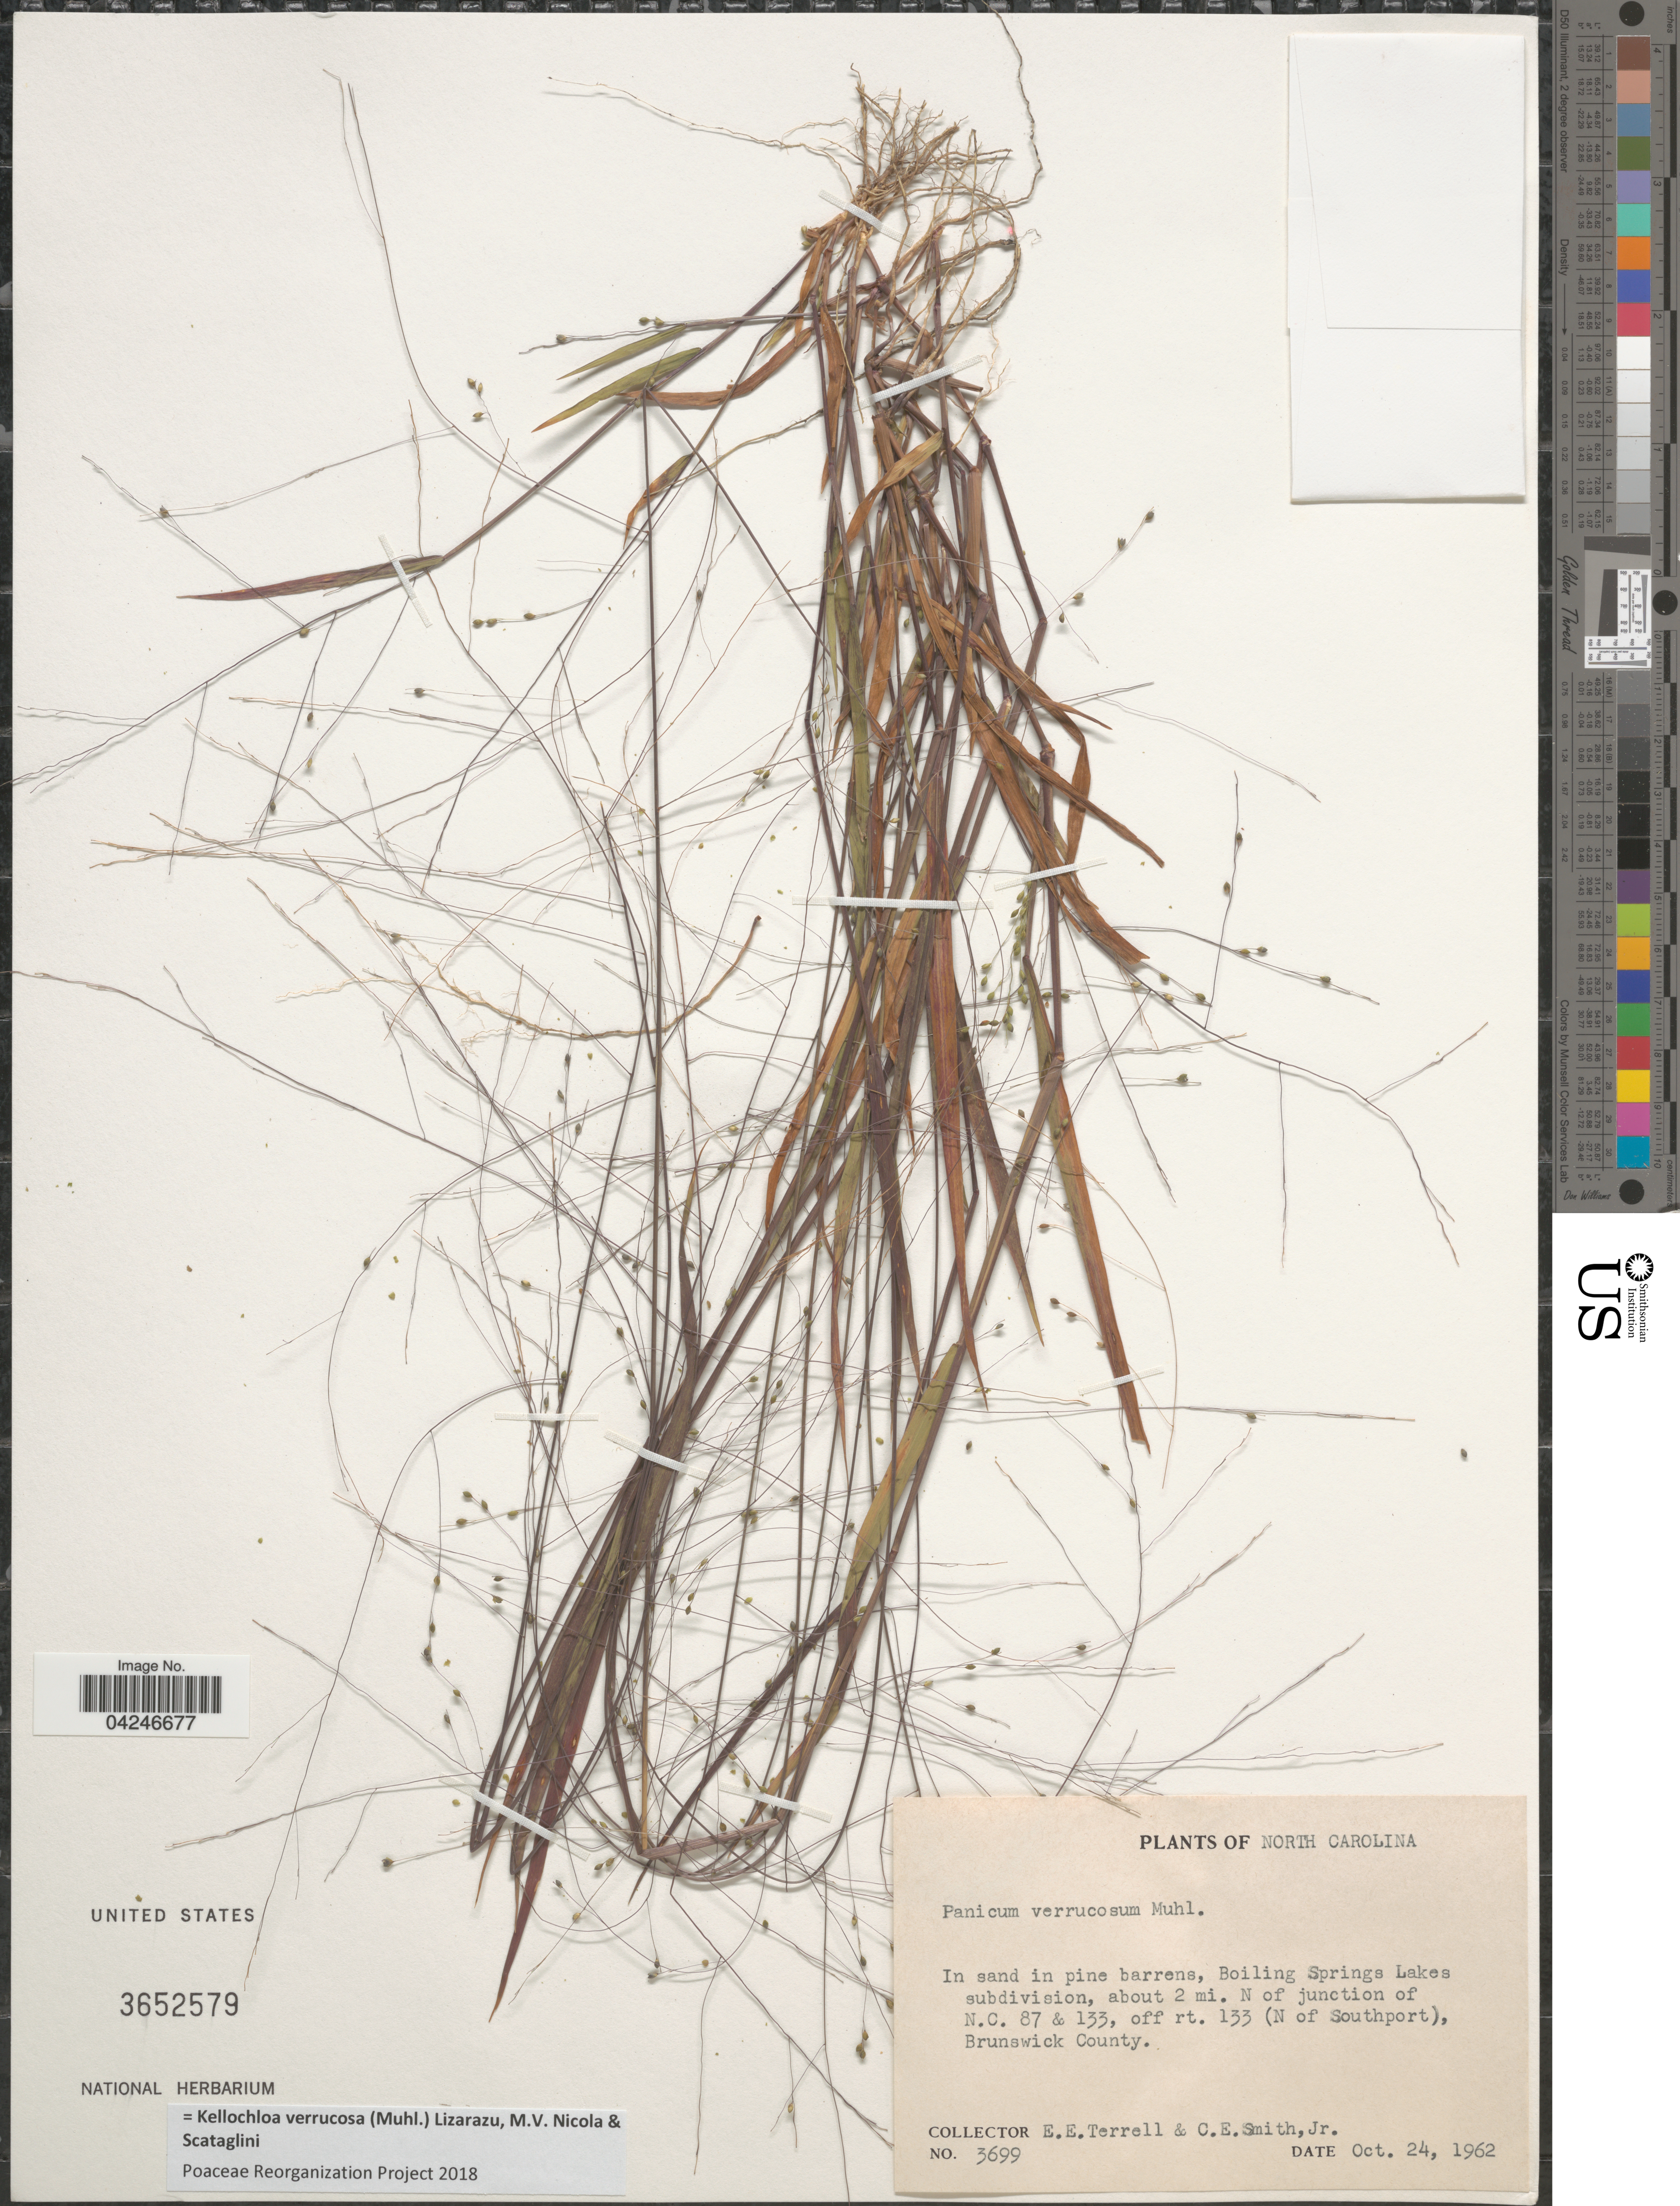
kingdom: Plantae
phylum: Tracheophyta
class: Liliopsida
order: Poales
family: Poaceae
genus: Kellochloa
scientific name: Kellochloa verrucosa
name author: (Muhl.) Lizarazu et al.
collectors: E. E. Terrell & C. E. Smith Jr.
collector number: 3699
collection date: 1962-10-24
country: United States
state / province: North Carolina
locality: Boiling Springs Lakes subdivision, about 2 mi. N of junction of N.C. 87 & 133, off rt. 133 (N of Southport), Brunswick County.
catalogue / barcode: US 3652579